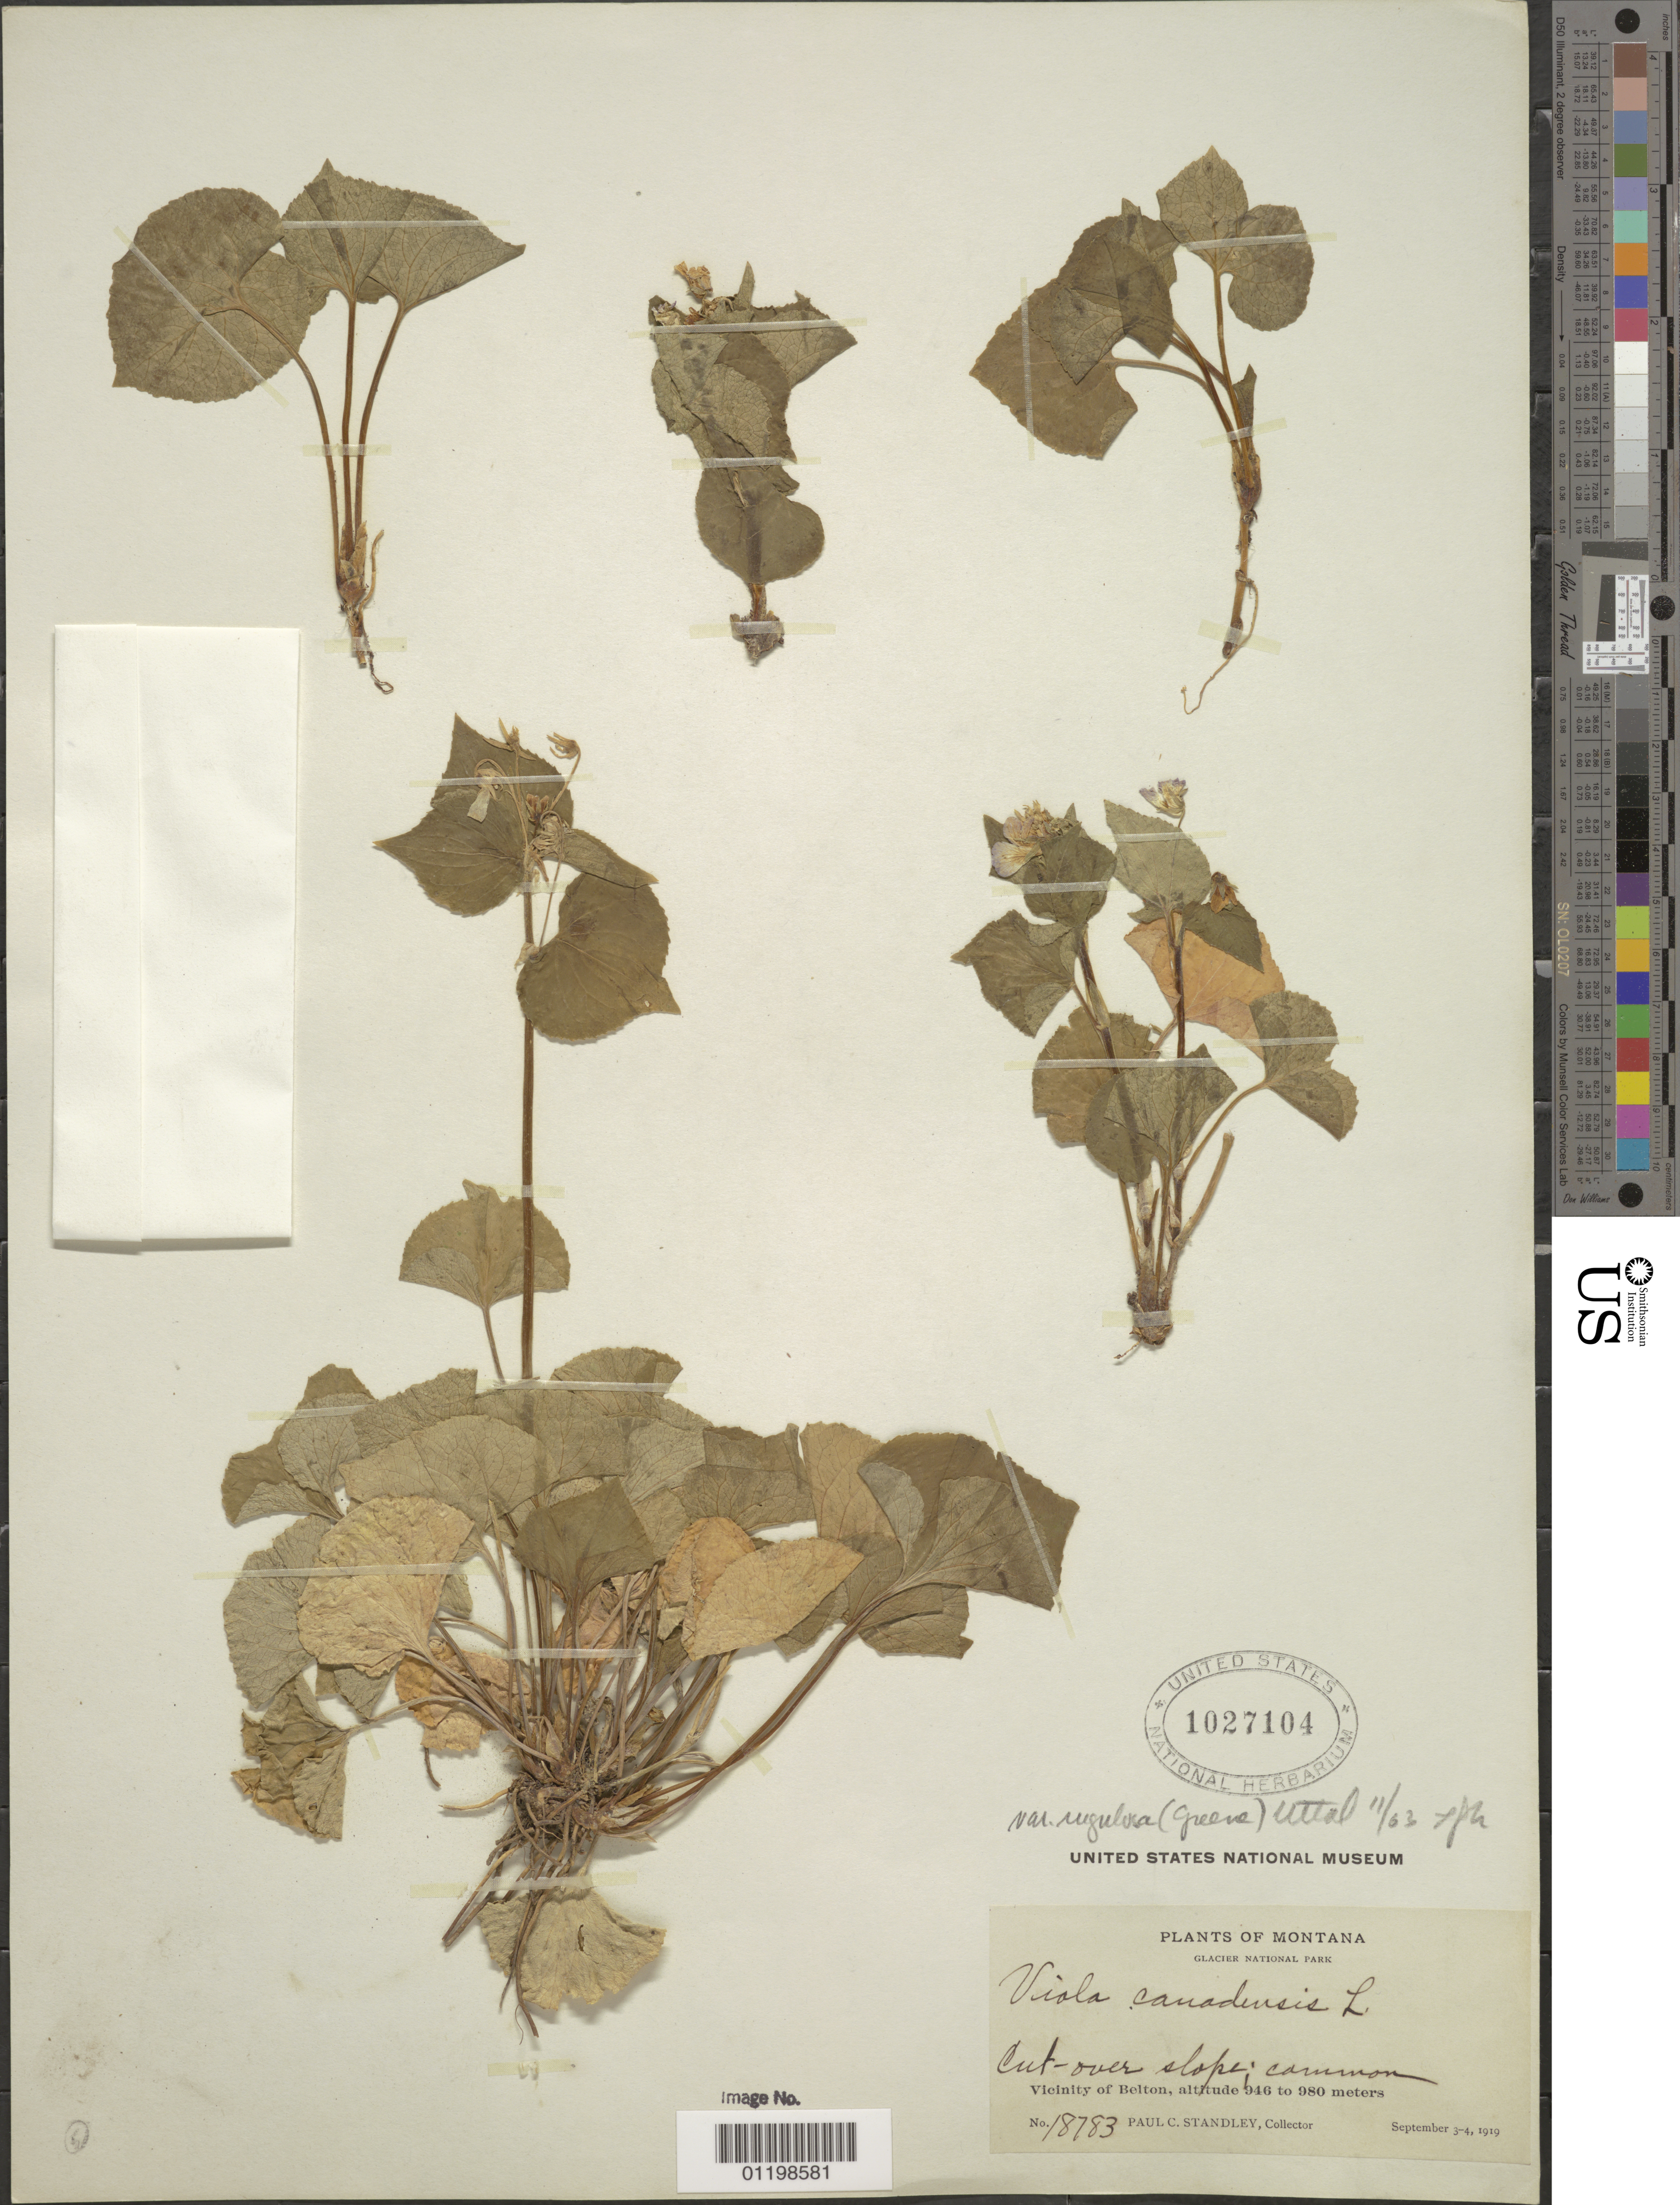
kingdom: Plantae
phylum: Tracheophyta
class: Magnoliopsida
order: Malpighiales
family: Violaceae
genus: Viola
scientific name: Viola canadensis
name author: L.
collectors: P. C. Standley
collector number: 18783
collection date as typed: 03 Sep 1919 to 04 Sep 1919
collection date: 1919-09-03/1919-09-04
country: United States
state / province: Montana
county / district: Flathead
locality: Glacier National Park, vicinity of Belton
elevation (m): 946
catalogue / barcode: US 1027104